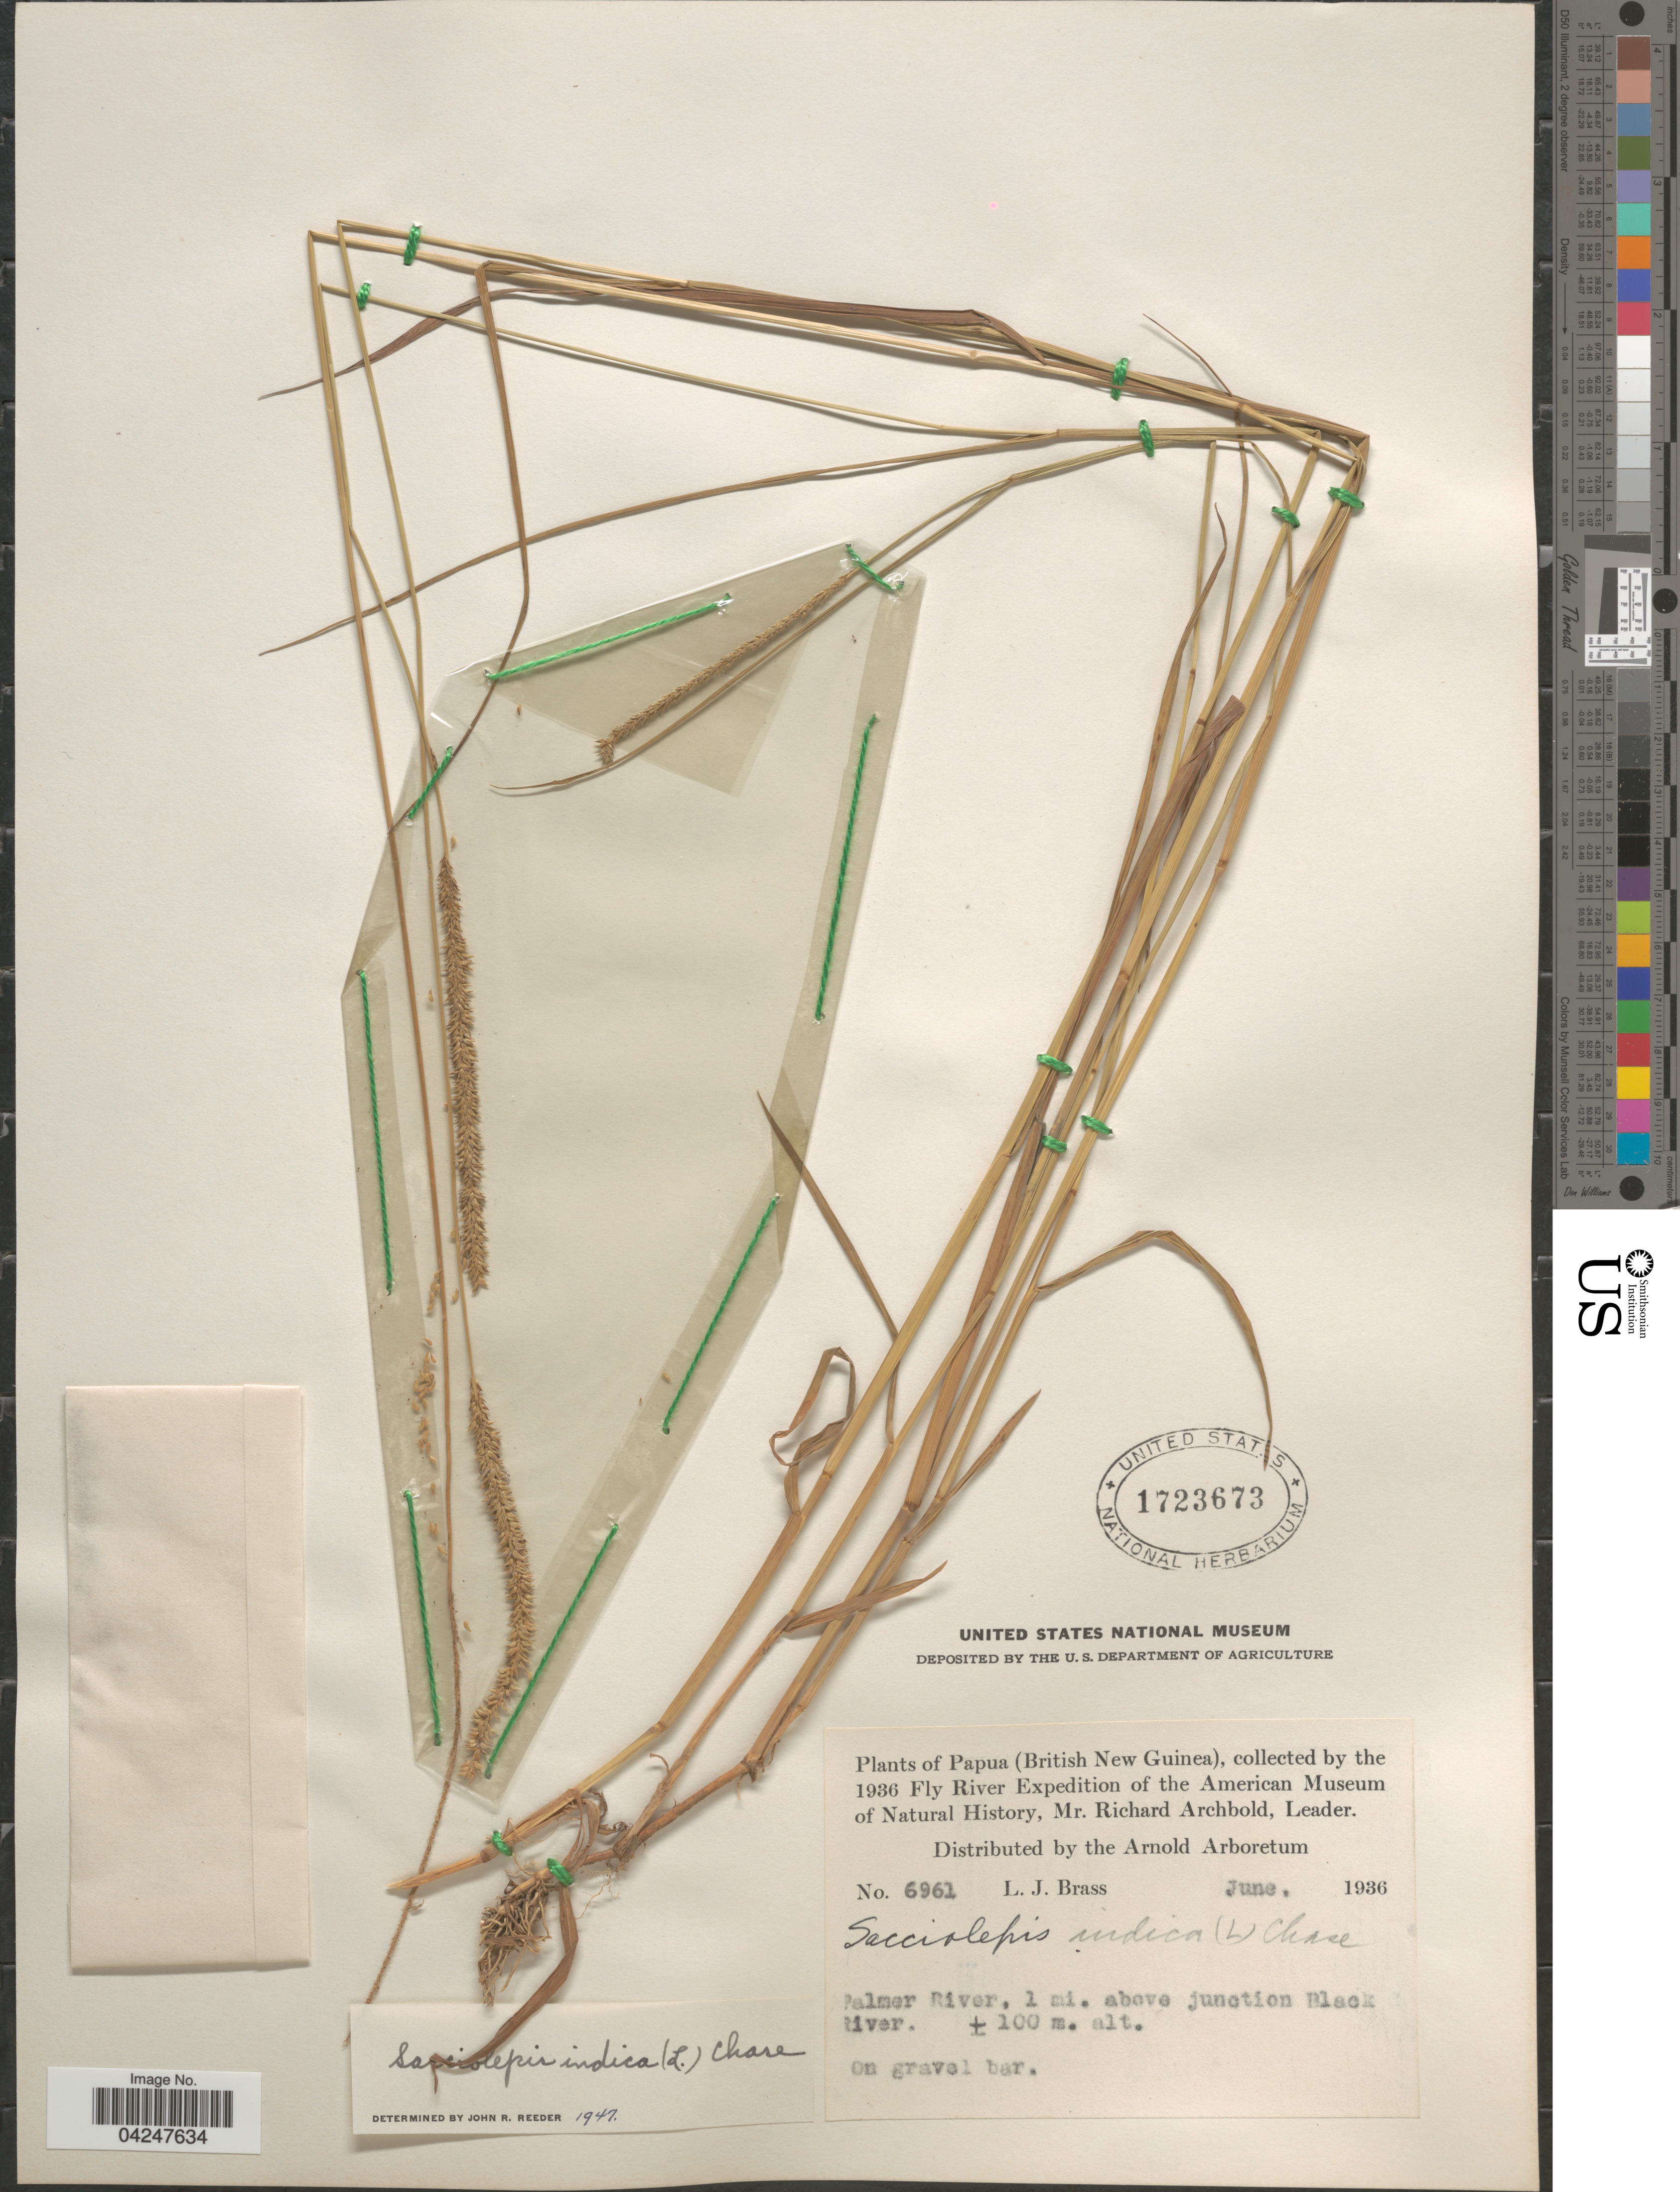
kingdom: Plantae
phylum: Tracheophyta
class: Liliopsida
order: Poales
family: Poaceae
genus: Sacciolepis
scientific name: Sacciolepis indica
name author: (L.) Chase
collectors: L. J. Brass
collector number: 6961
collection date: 1936-06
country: Papua New Guinea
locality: Papua (British New Guinea). 1936 Fly River Expedition of the American Museum of Natural History. Palmer River, 1 mi. above junction Black River.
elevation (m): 100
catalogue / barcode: US 1723673